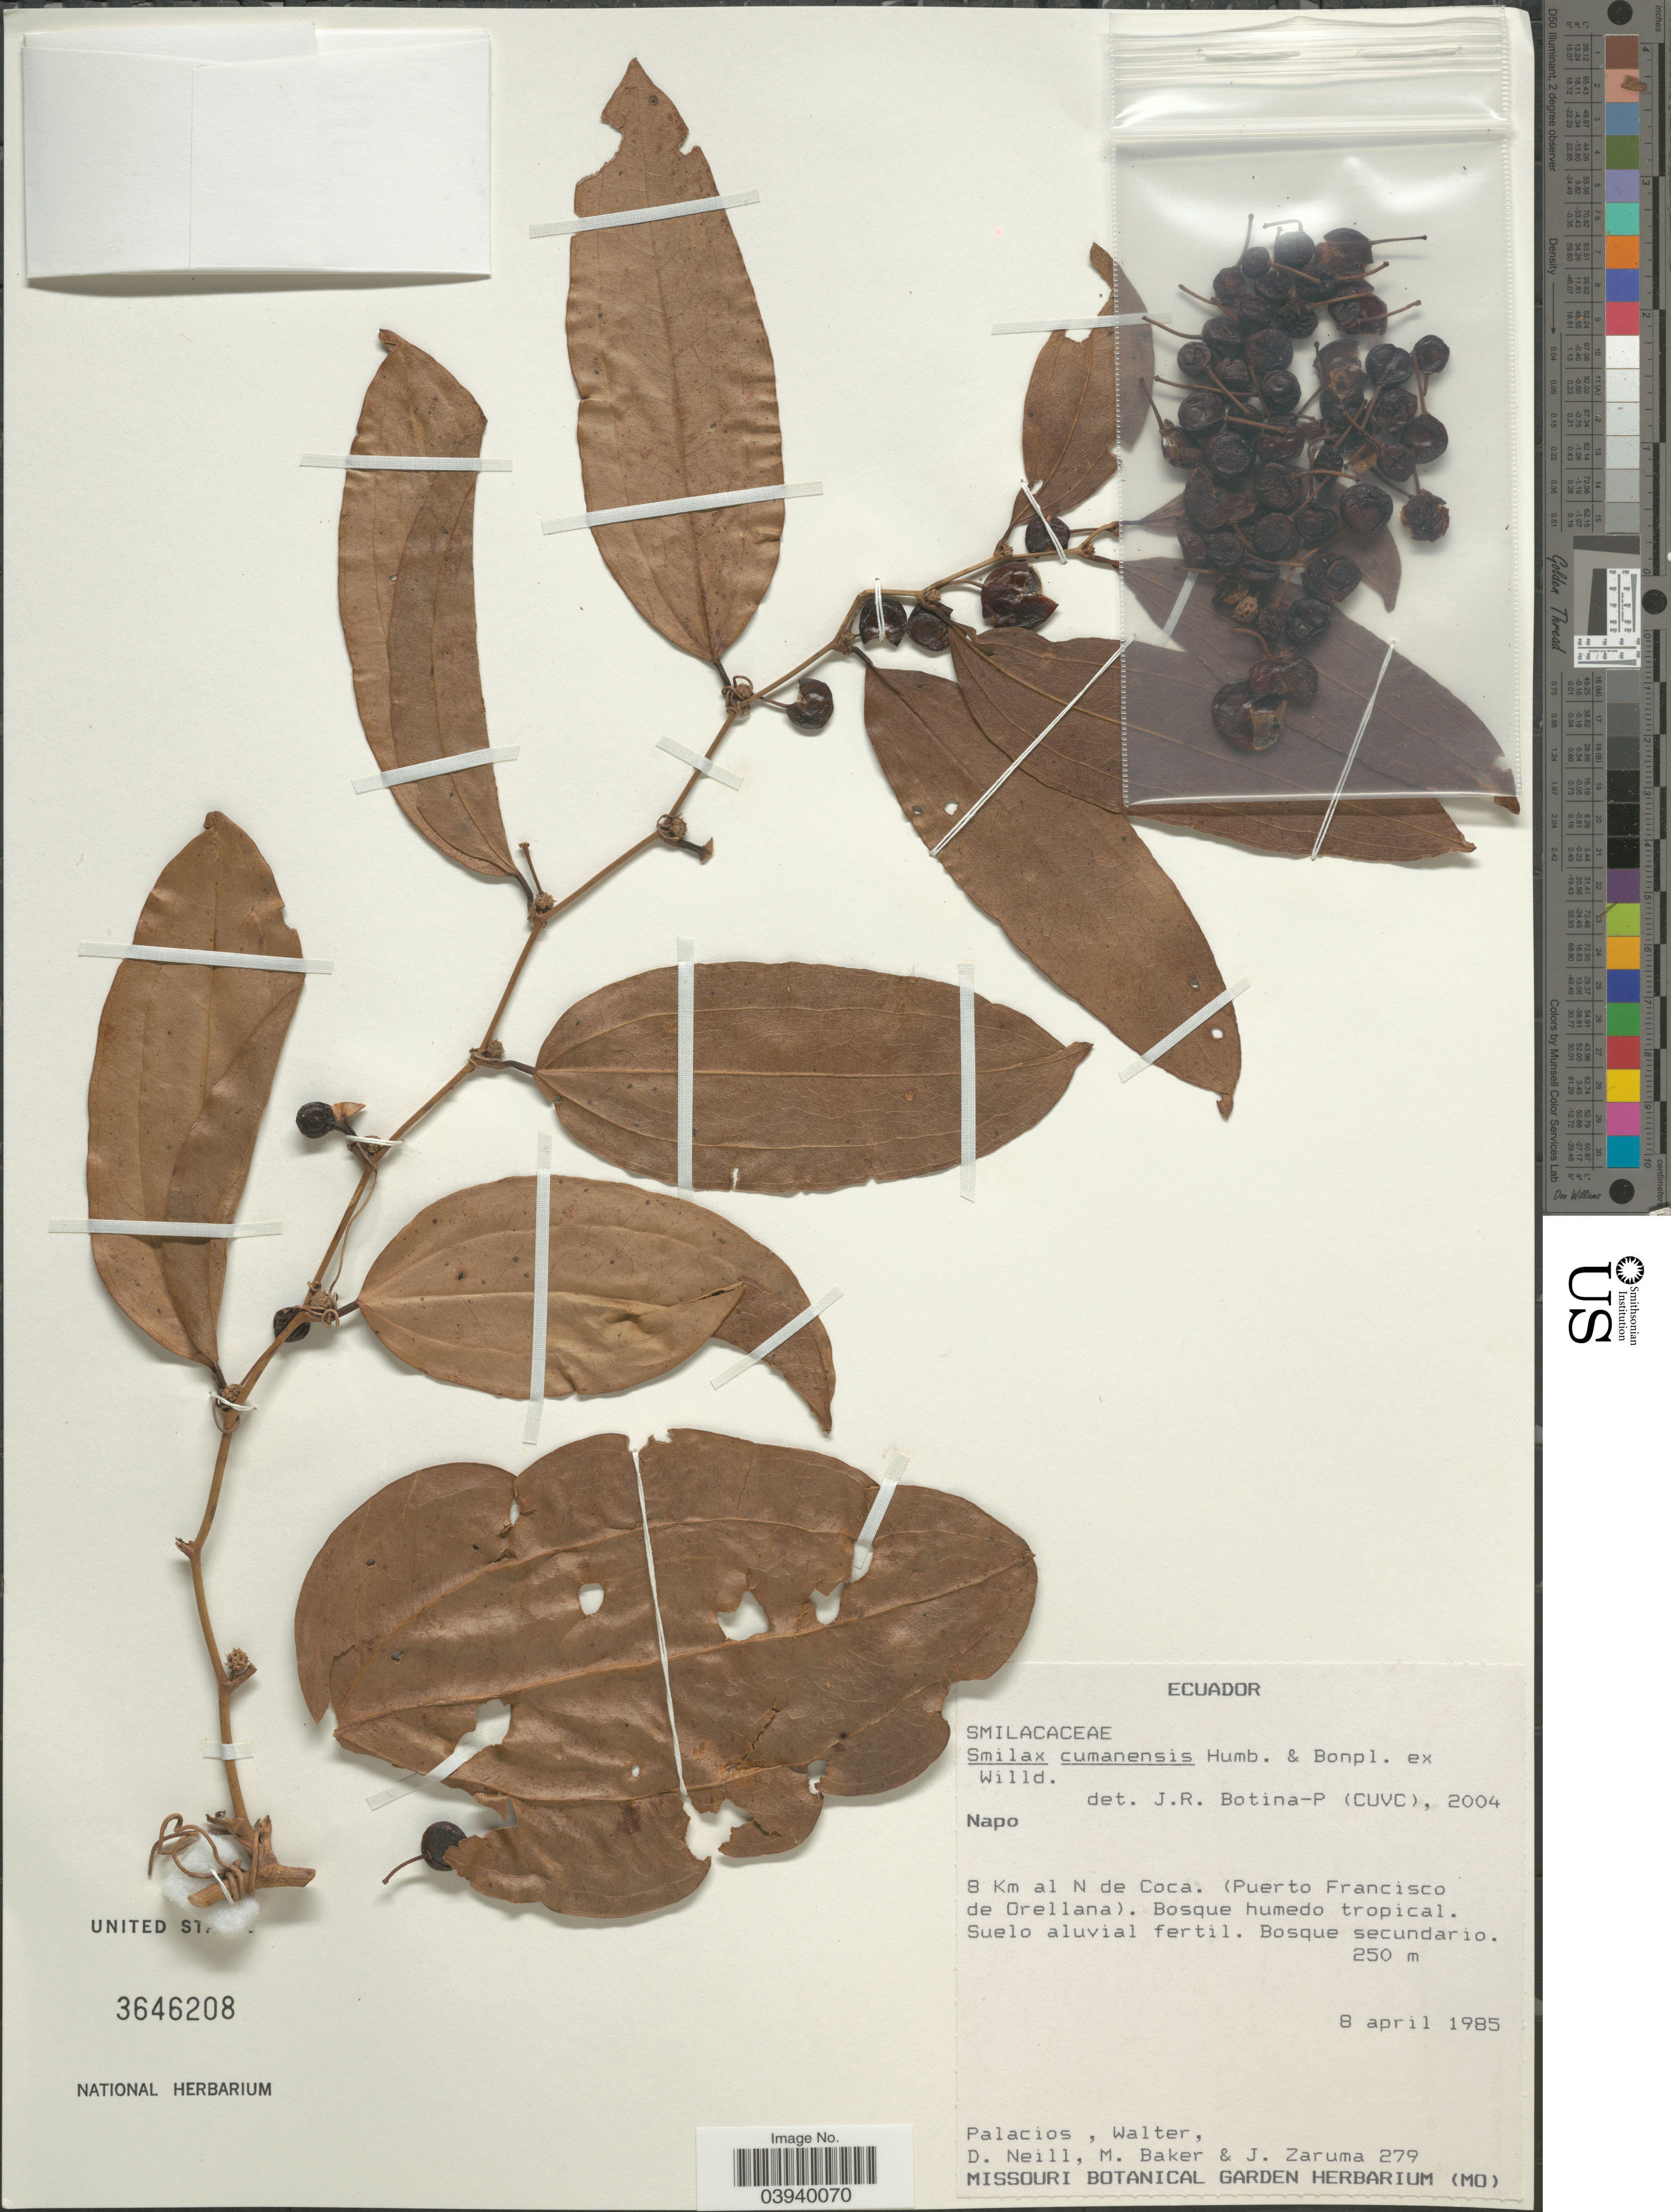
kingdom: Plantae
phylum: Tracheophyta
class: Liliopsida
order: Liliales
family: Smilacaceae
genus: Smilax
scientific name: Smilax cumanensis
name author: Humb. & Bonpl. ex Willd.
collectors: Palacios, --, -- Walter, D. Neill, M. Baker & J. Zaruma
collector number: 279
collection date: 1985-04-08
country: Ecuador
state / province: Napo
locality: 8 Km al N de Coca. (Puerto Francisco de Orellana).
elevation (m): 250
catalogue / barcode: US 3646208